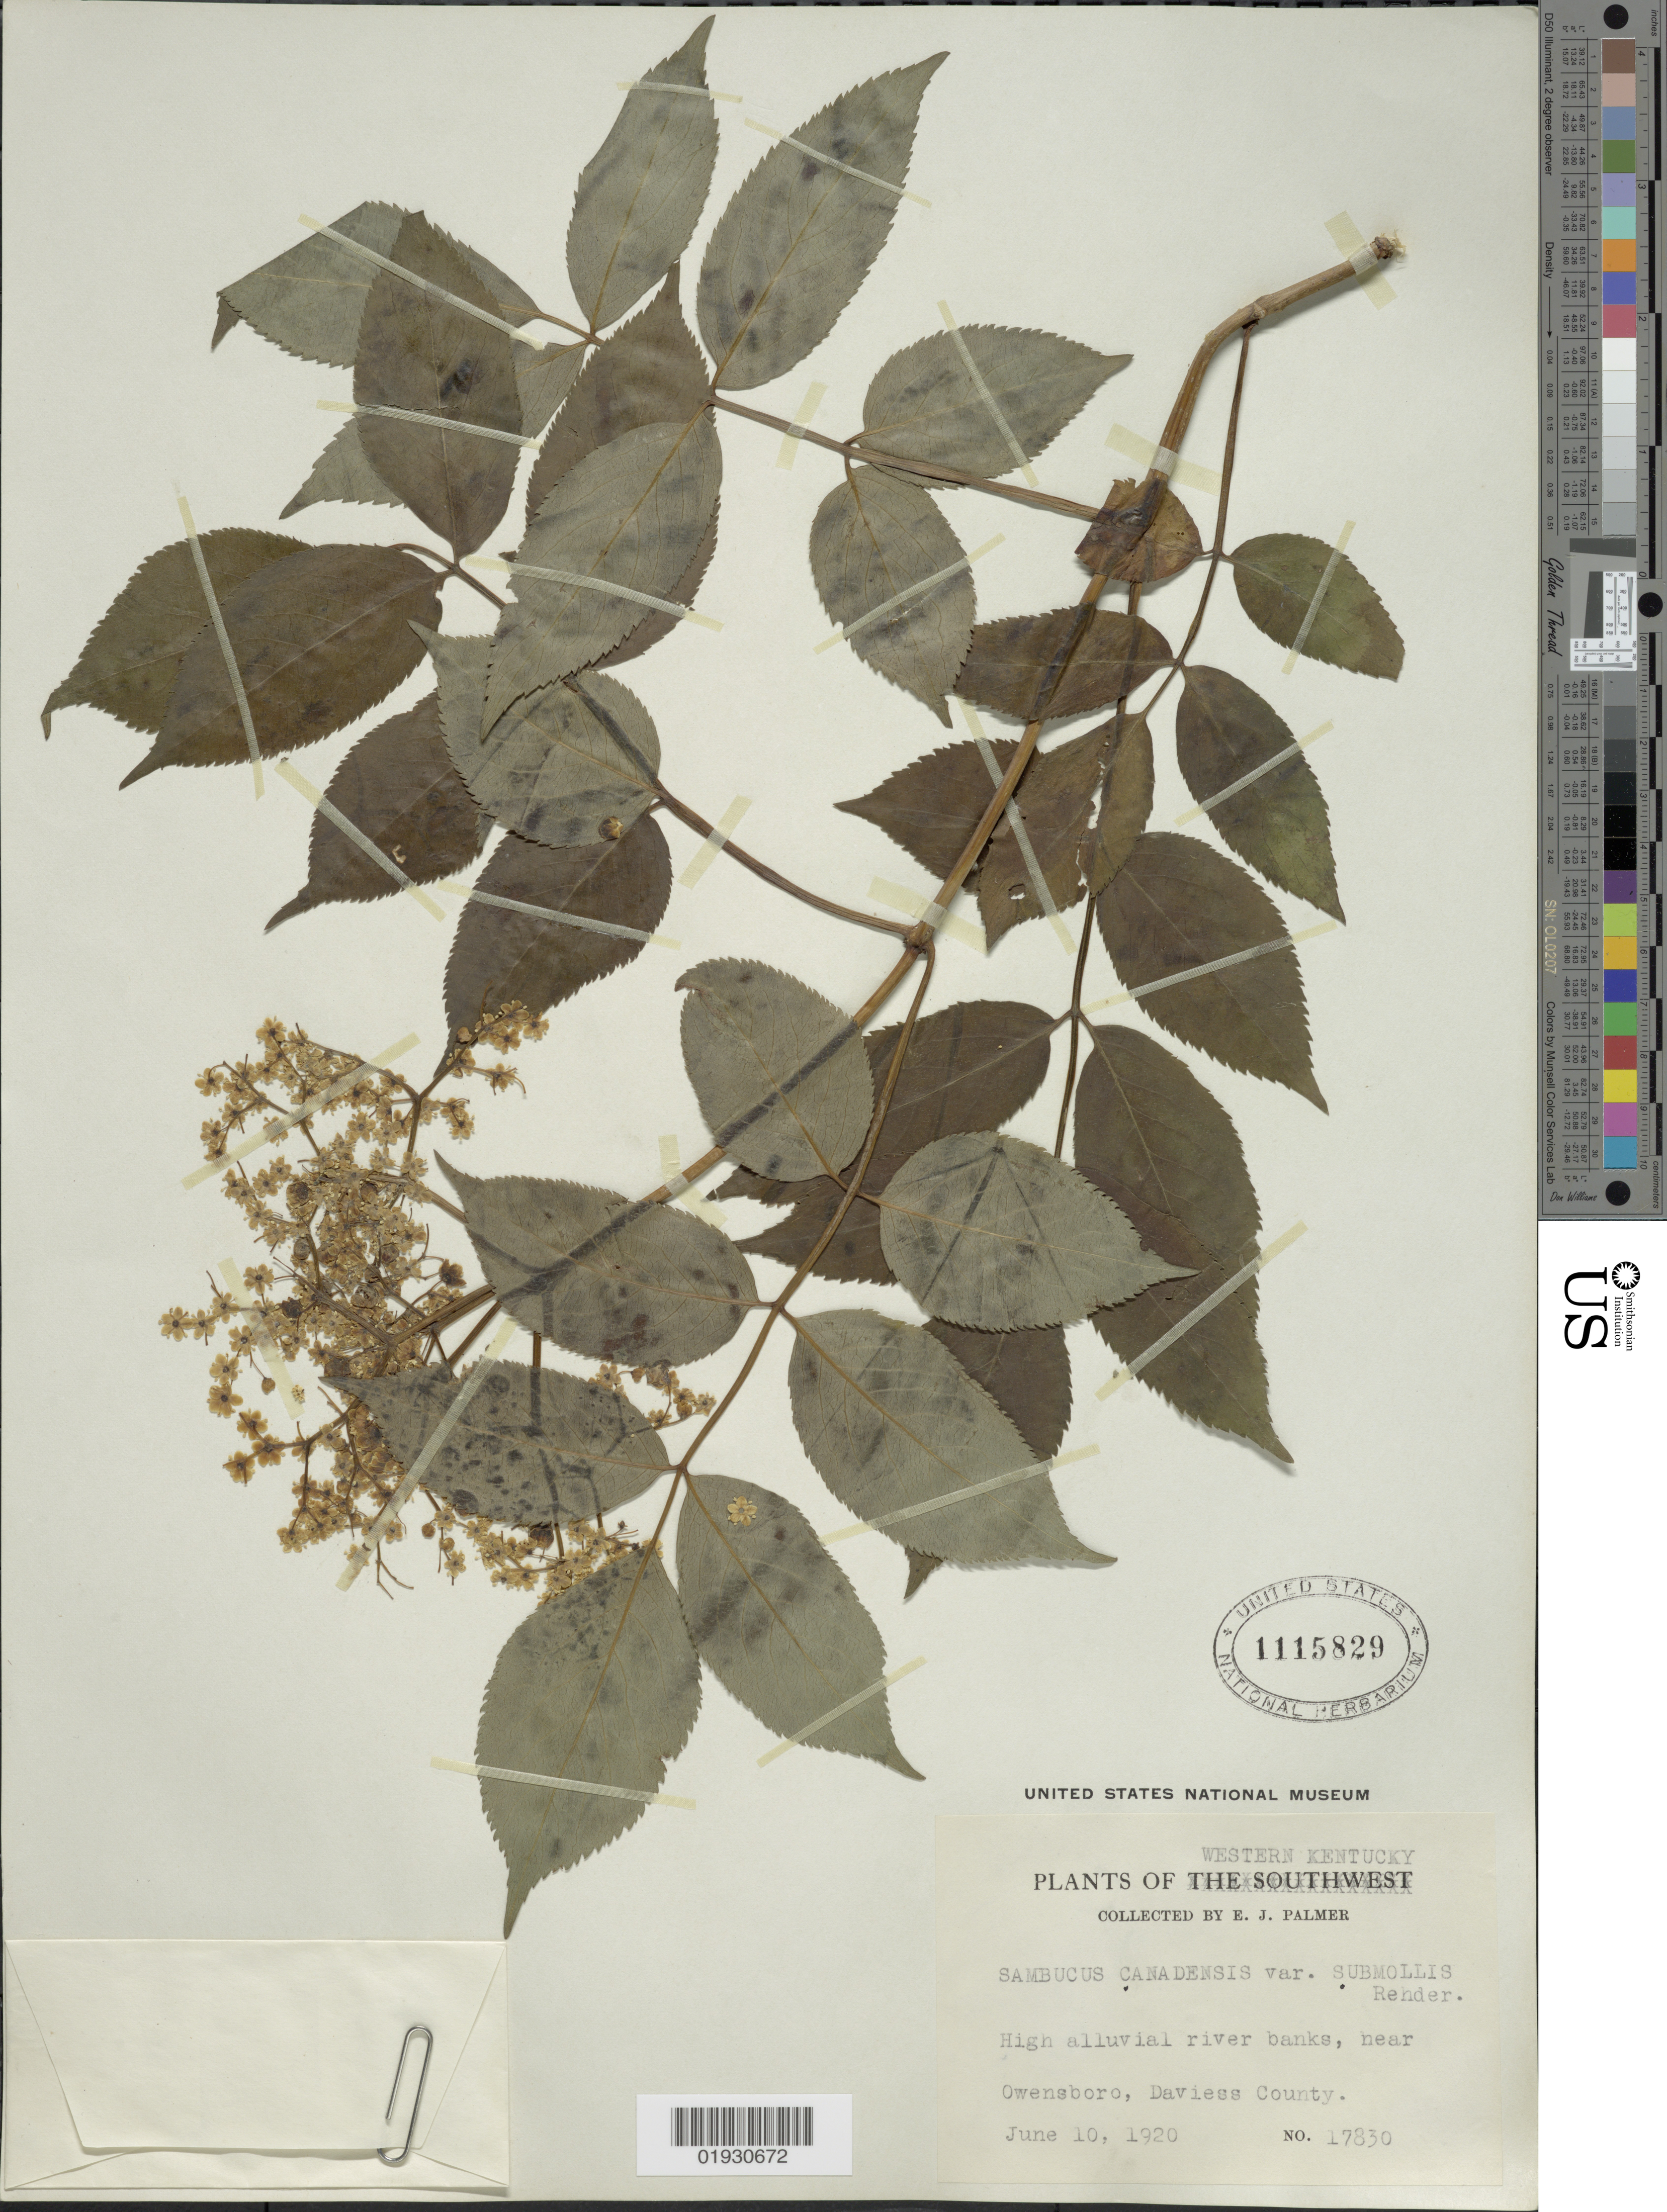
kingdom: Plantae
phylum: Tracheophyta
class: Magnoliopsida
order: Dipsacales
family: Viburnaceae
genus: Sambucus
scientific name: Sambucus canadensis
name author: L.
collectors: E. J. Palmer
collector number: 17830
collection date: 1920-06-10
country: United States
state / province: Kentucky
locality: Western Kentucky, High alluvial river banks, near Owensboro, Daviess County.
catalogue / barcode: US 1115829